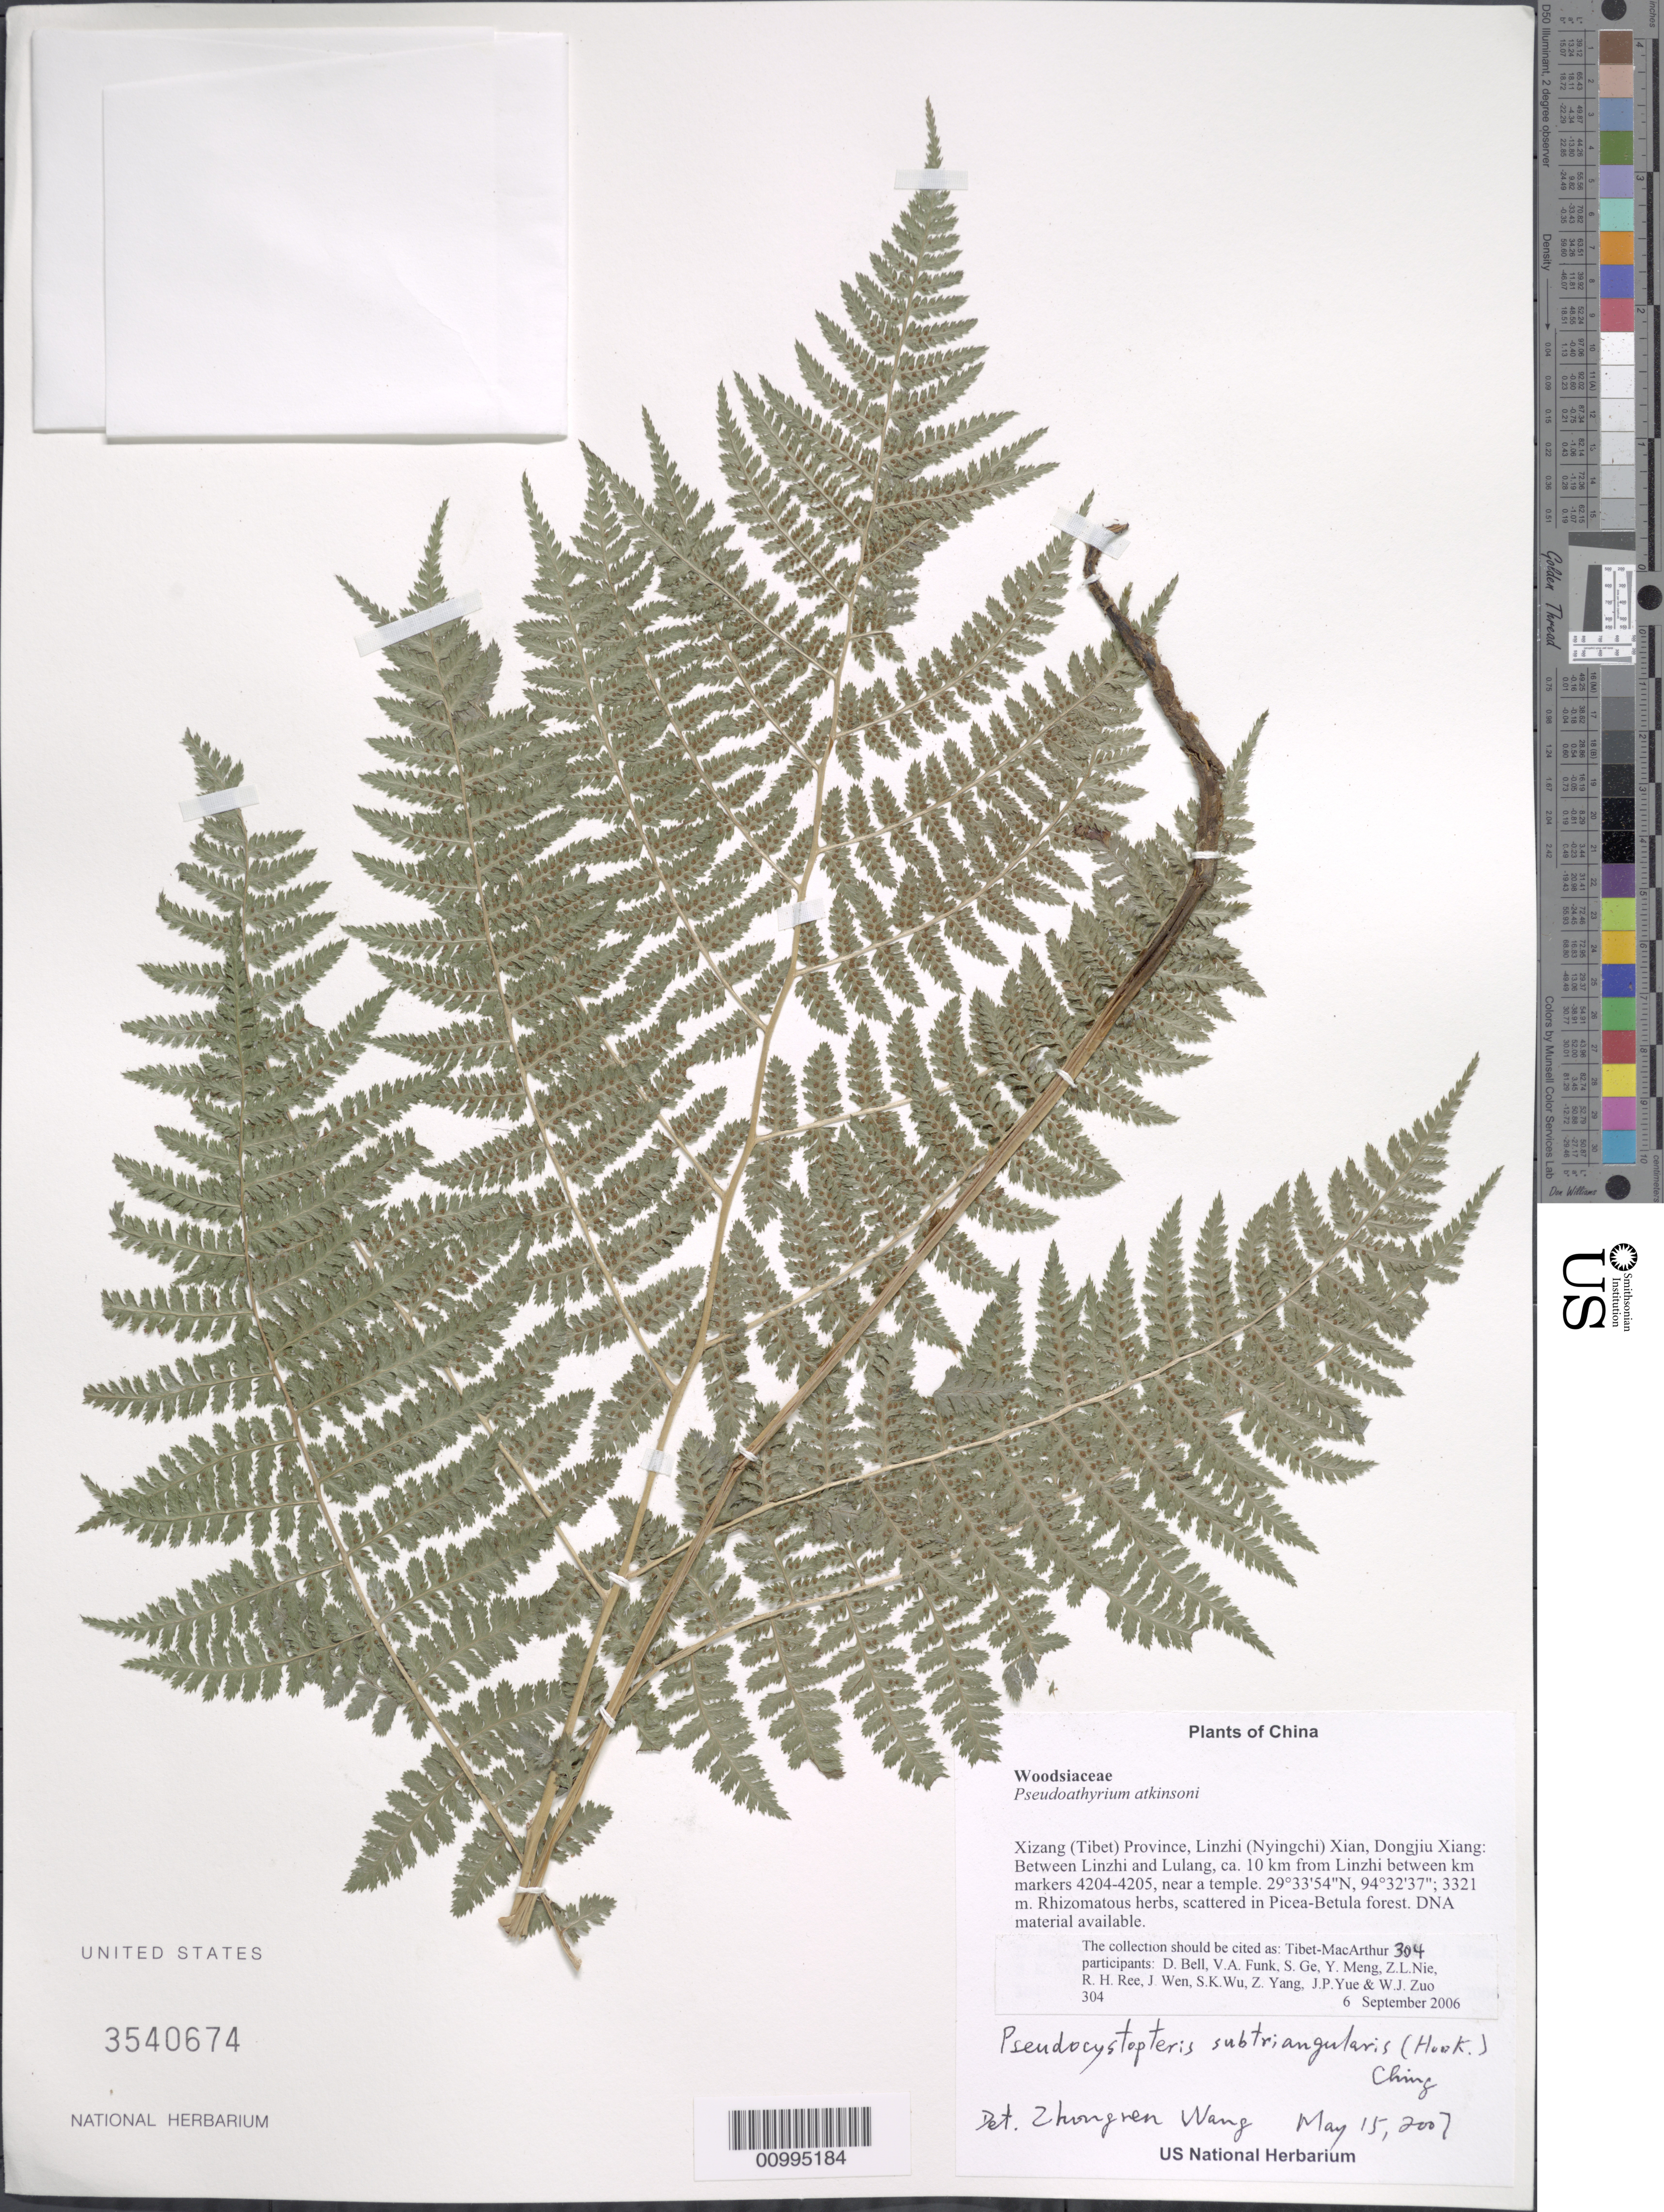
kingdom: Plantae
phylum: Tracheophyta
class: Polypodiopsida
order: Polypodiales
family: Athyriaceae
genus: Athyrium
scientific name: Athyrium subtriangulare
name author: (Hook.) Bedd.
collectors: Tibet-MacArthur, D. A. Bell, V. Funk, S. Ge, Y. Meng, Z. Nie, R. Ree, J. Wen, S. K. Wu, Z. Yang, J. Yue & W. Zuo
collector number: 304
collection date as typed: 06 Sep 2006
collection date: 2006-09-06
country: China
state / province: Xizang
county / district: Linzhi (Nyingchi) Xian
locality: Dongjiu Xiang. Between Linzhi and Lulang, ca. 10 km from Linzhi between km markers 4204-4205, near a temple.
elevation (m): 3321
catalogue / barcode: US 3540674